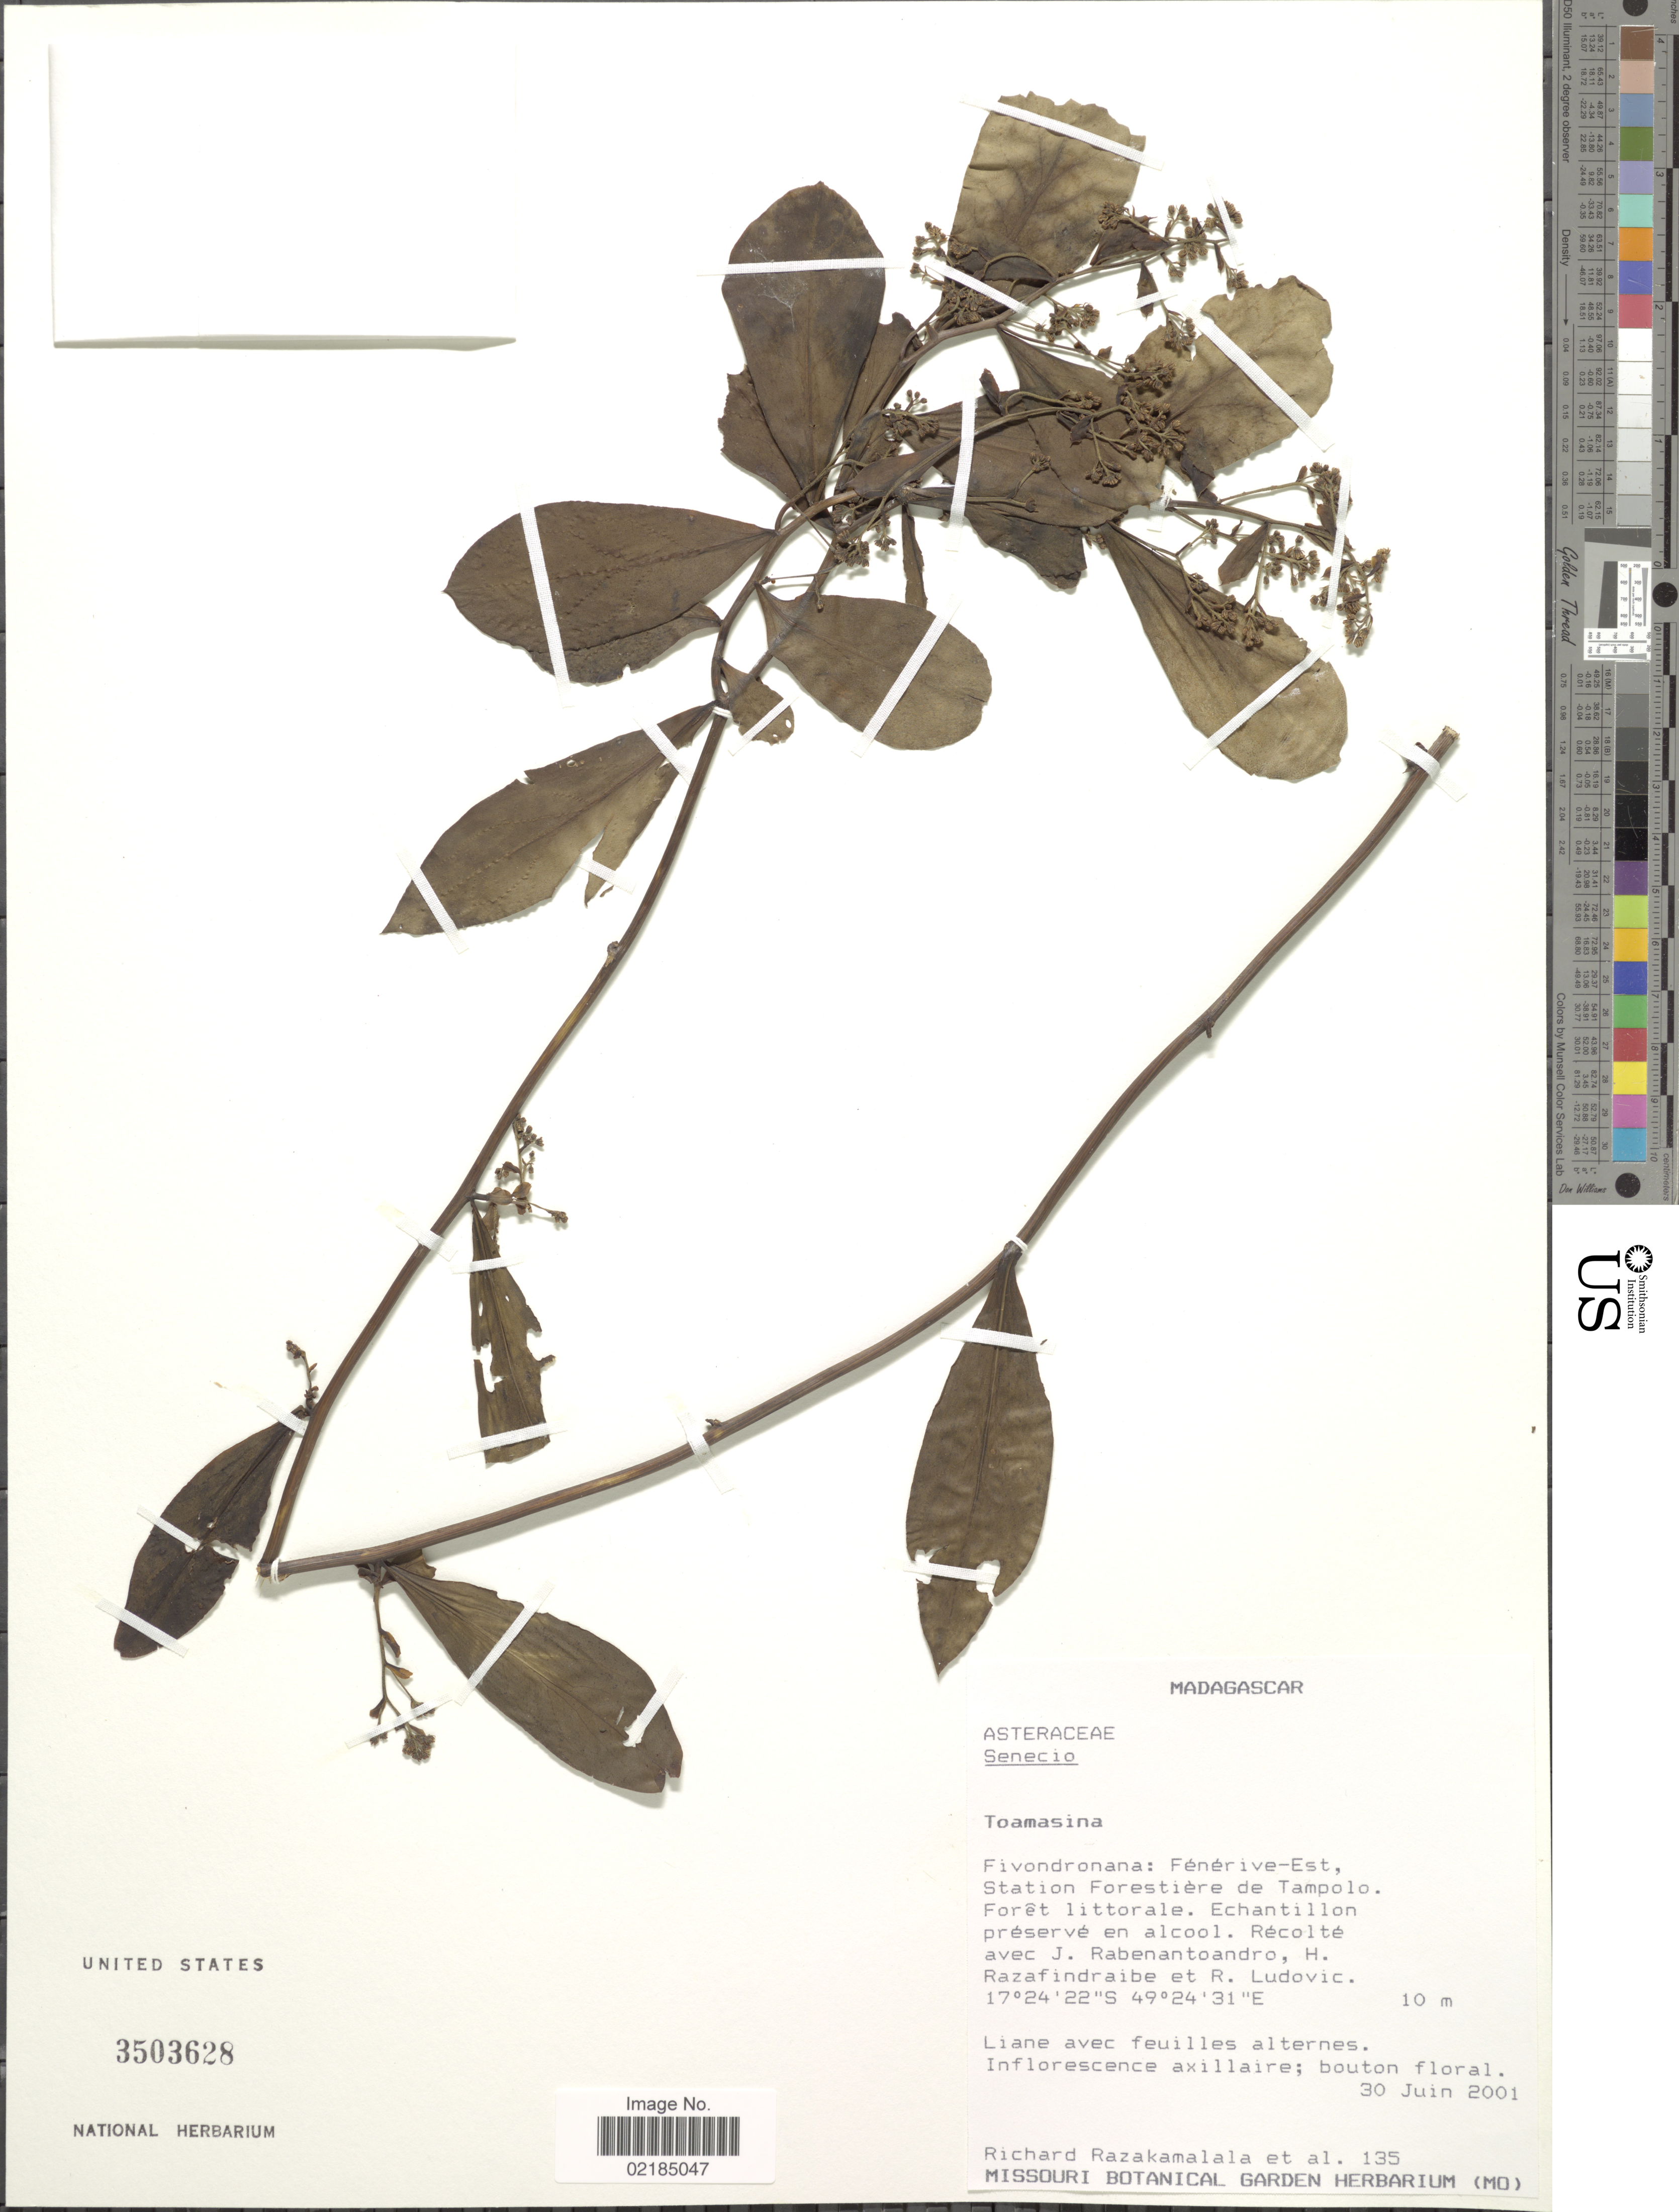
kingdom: Plantae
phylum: Tracheophyta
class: Magnoliopsida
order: Asterales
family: Asteraceae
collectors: R. Razakamalala, J. Rabenantoandro, H. Razafindraibe & R. Ludovic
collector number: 135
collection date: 2001-06-30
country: Madagascar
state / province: Analanjirofo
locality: Toamasina. Fivondronana: Fénérive-Est, Station Forestière de Tampolo.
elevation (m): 10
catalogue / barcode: US 3503628